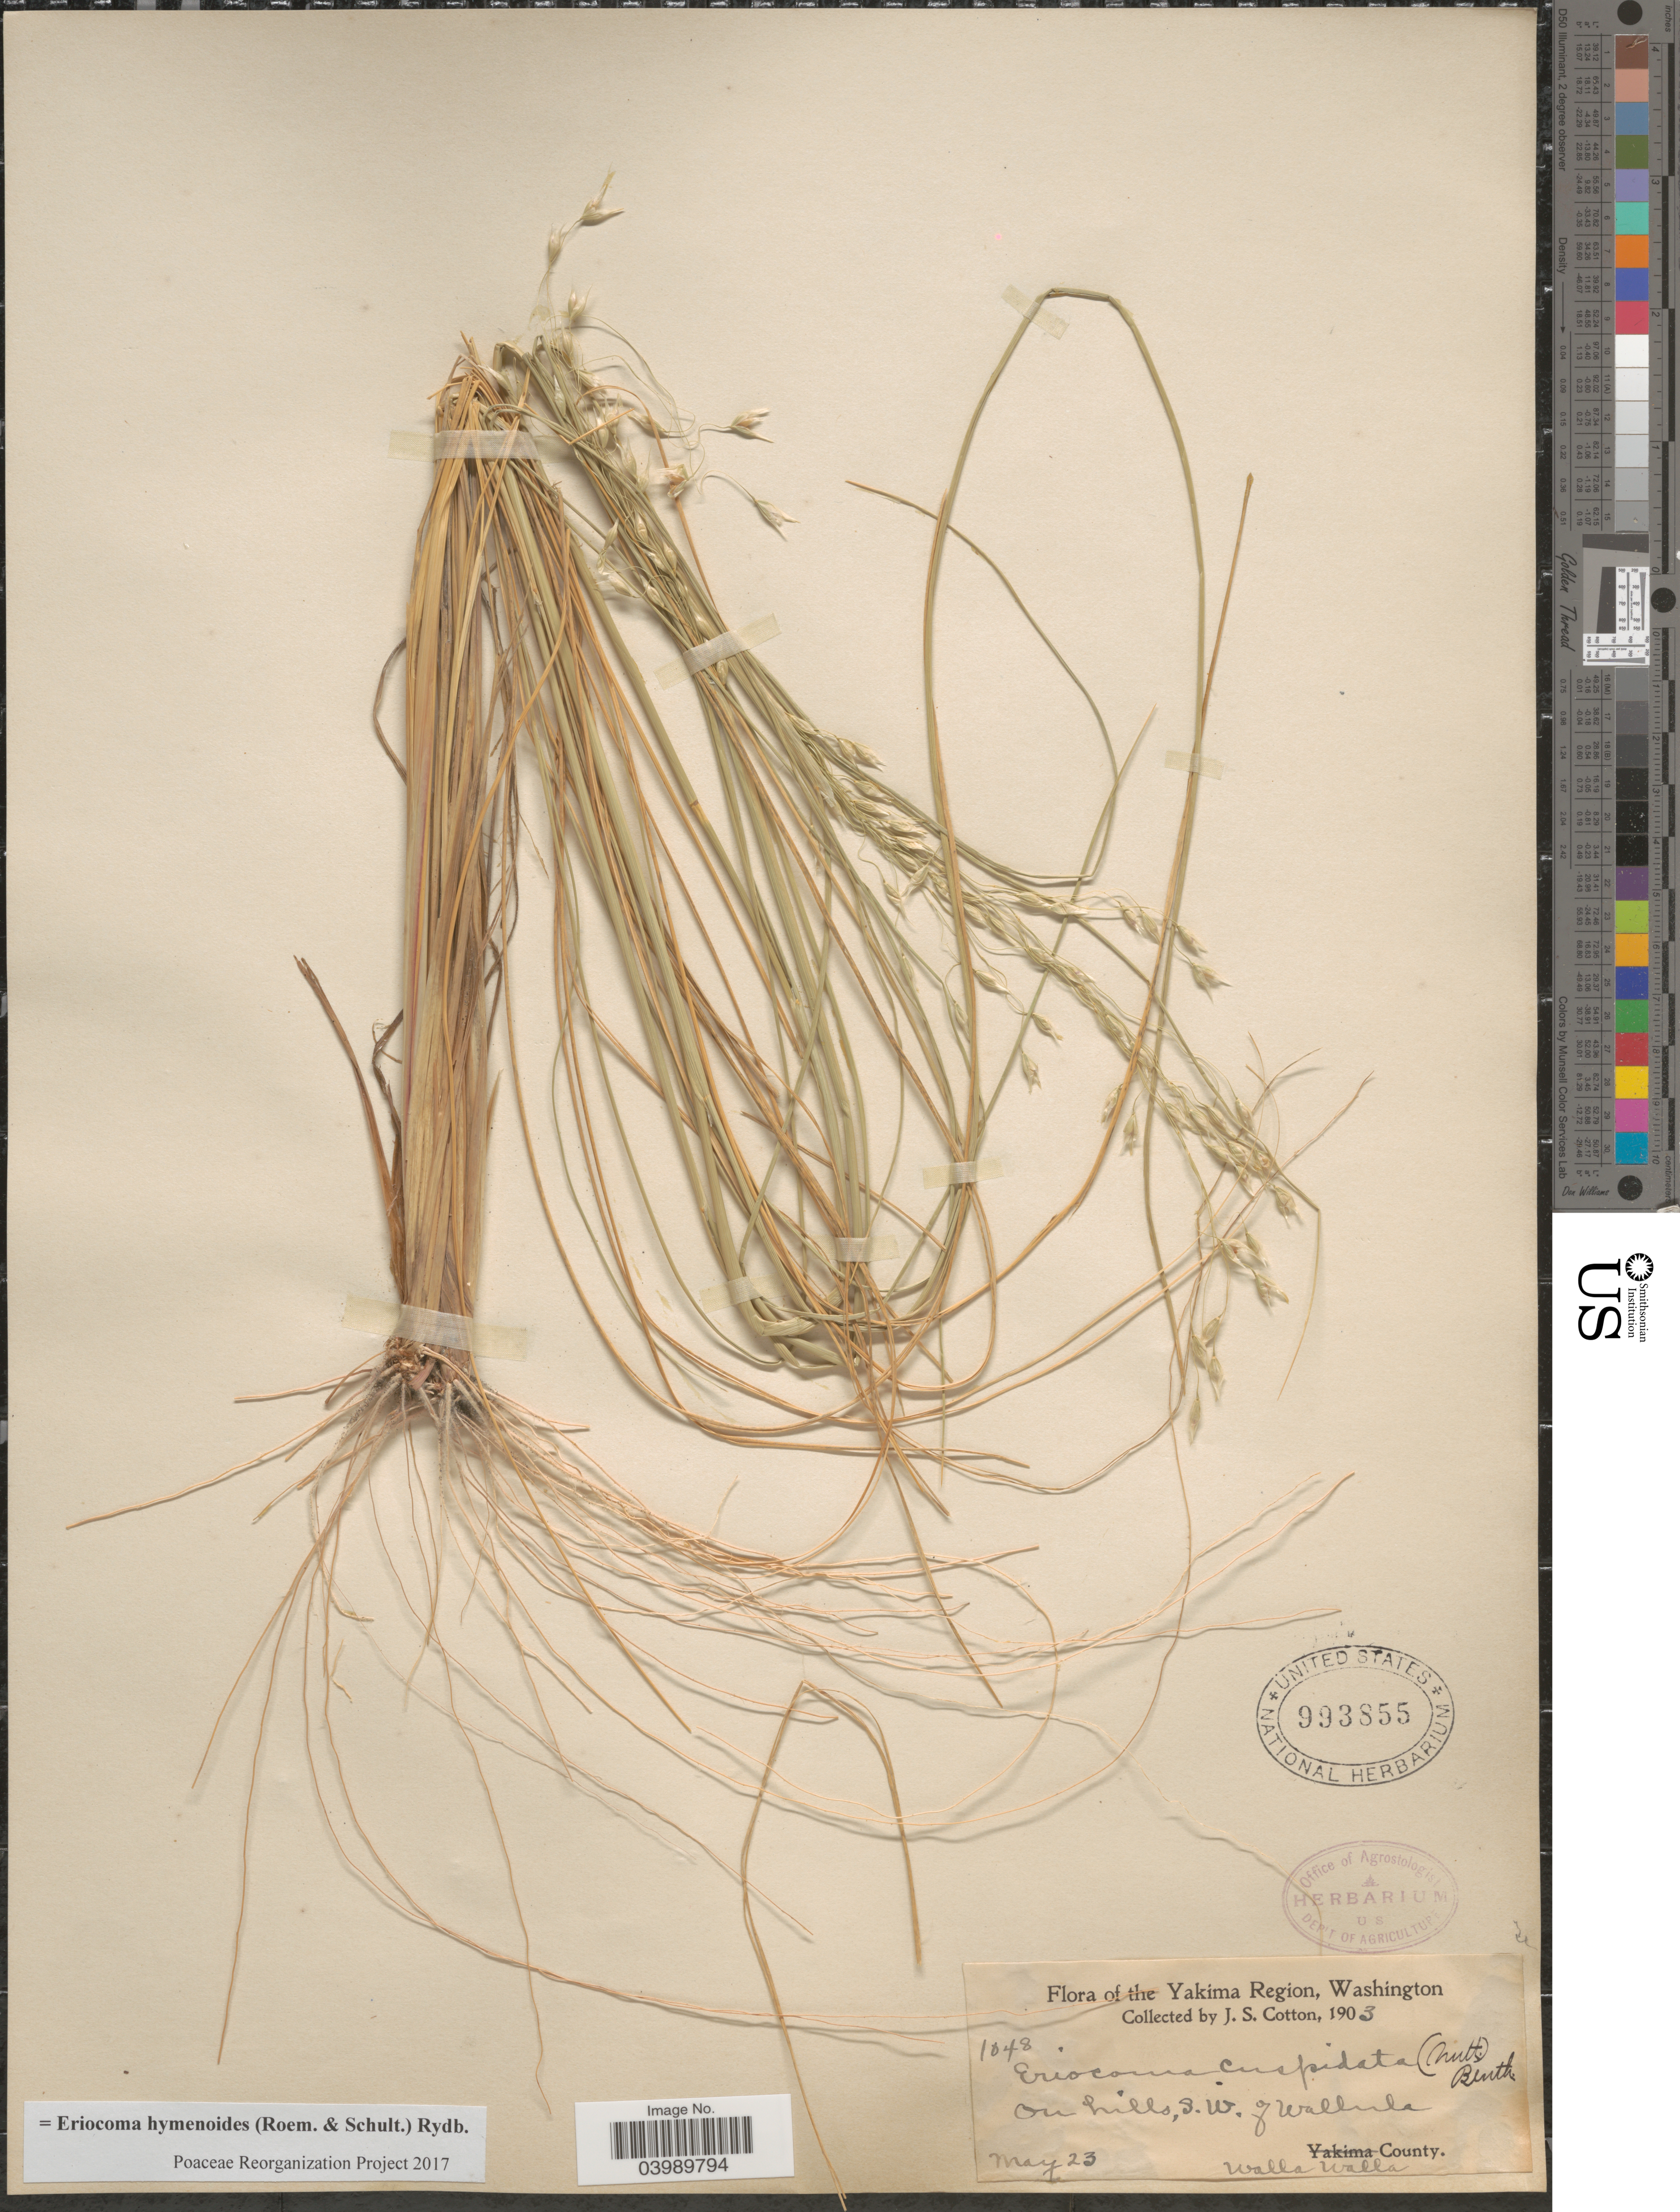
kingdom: Plantae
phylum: Tracheophyta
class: Liliopsida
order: Poales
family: Poaceae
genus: Eriocoma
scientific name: Eriocoma hymenoides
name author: (Roem. & Schult.) Rydb.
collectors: J. S. Cotton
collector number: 1048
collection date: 1903-05-23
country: United States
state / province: Washington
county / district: Walla Walla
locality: Yakima Region. On hills, S.W. of Wallula. Walla Walla County.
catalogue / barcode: US 993855